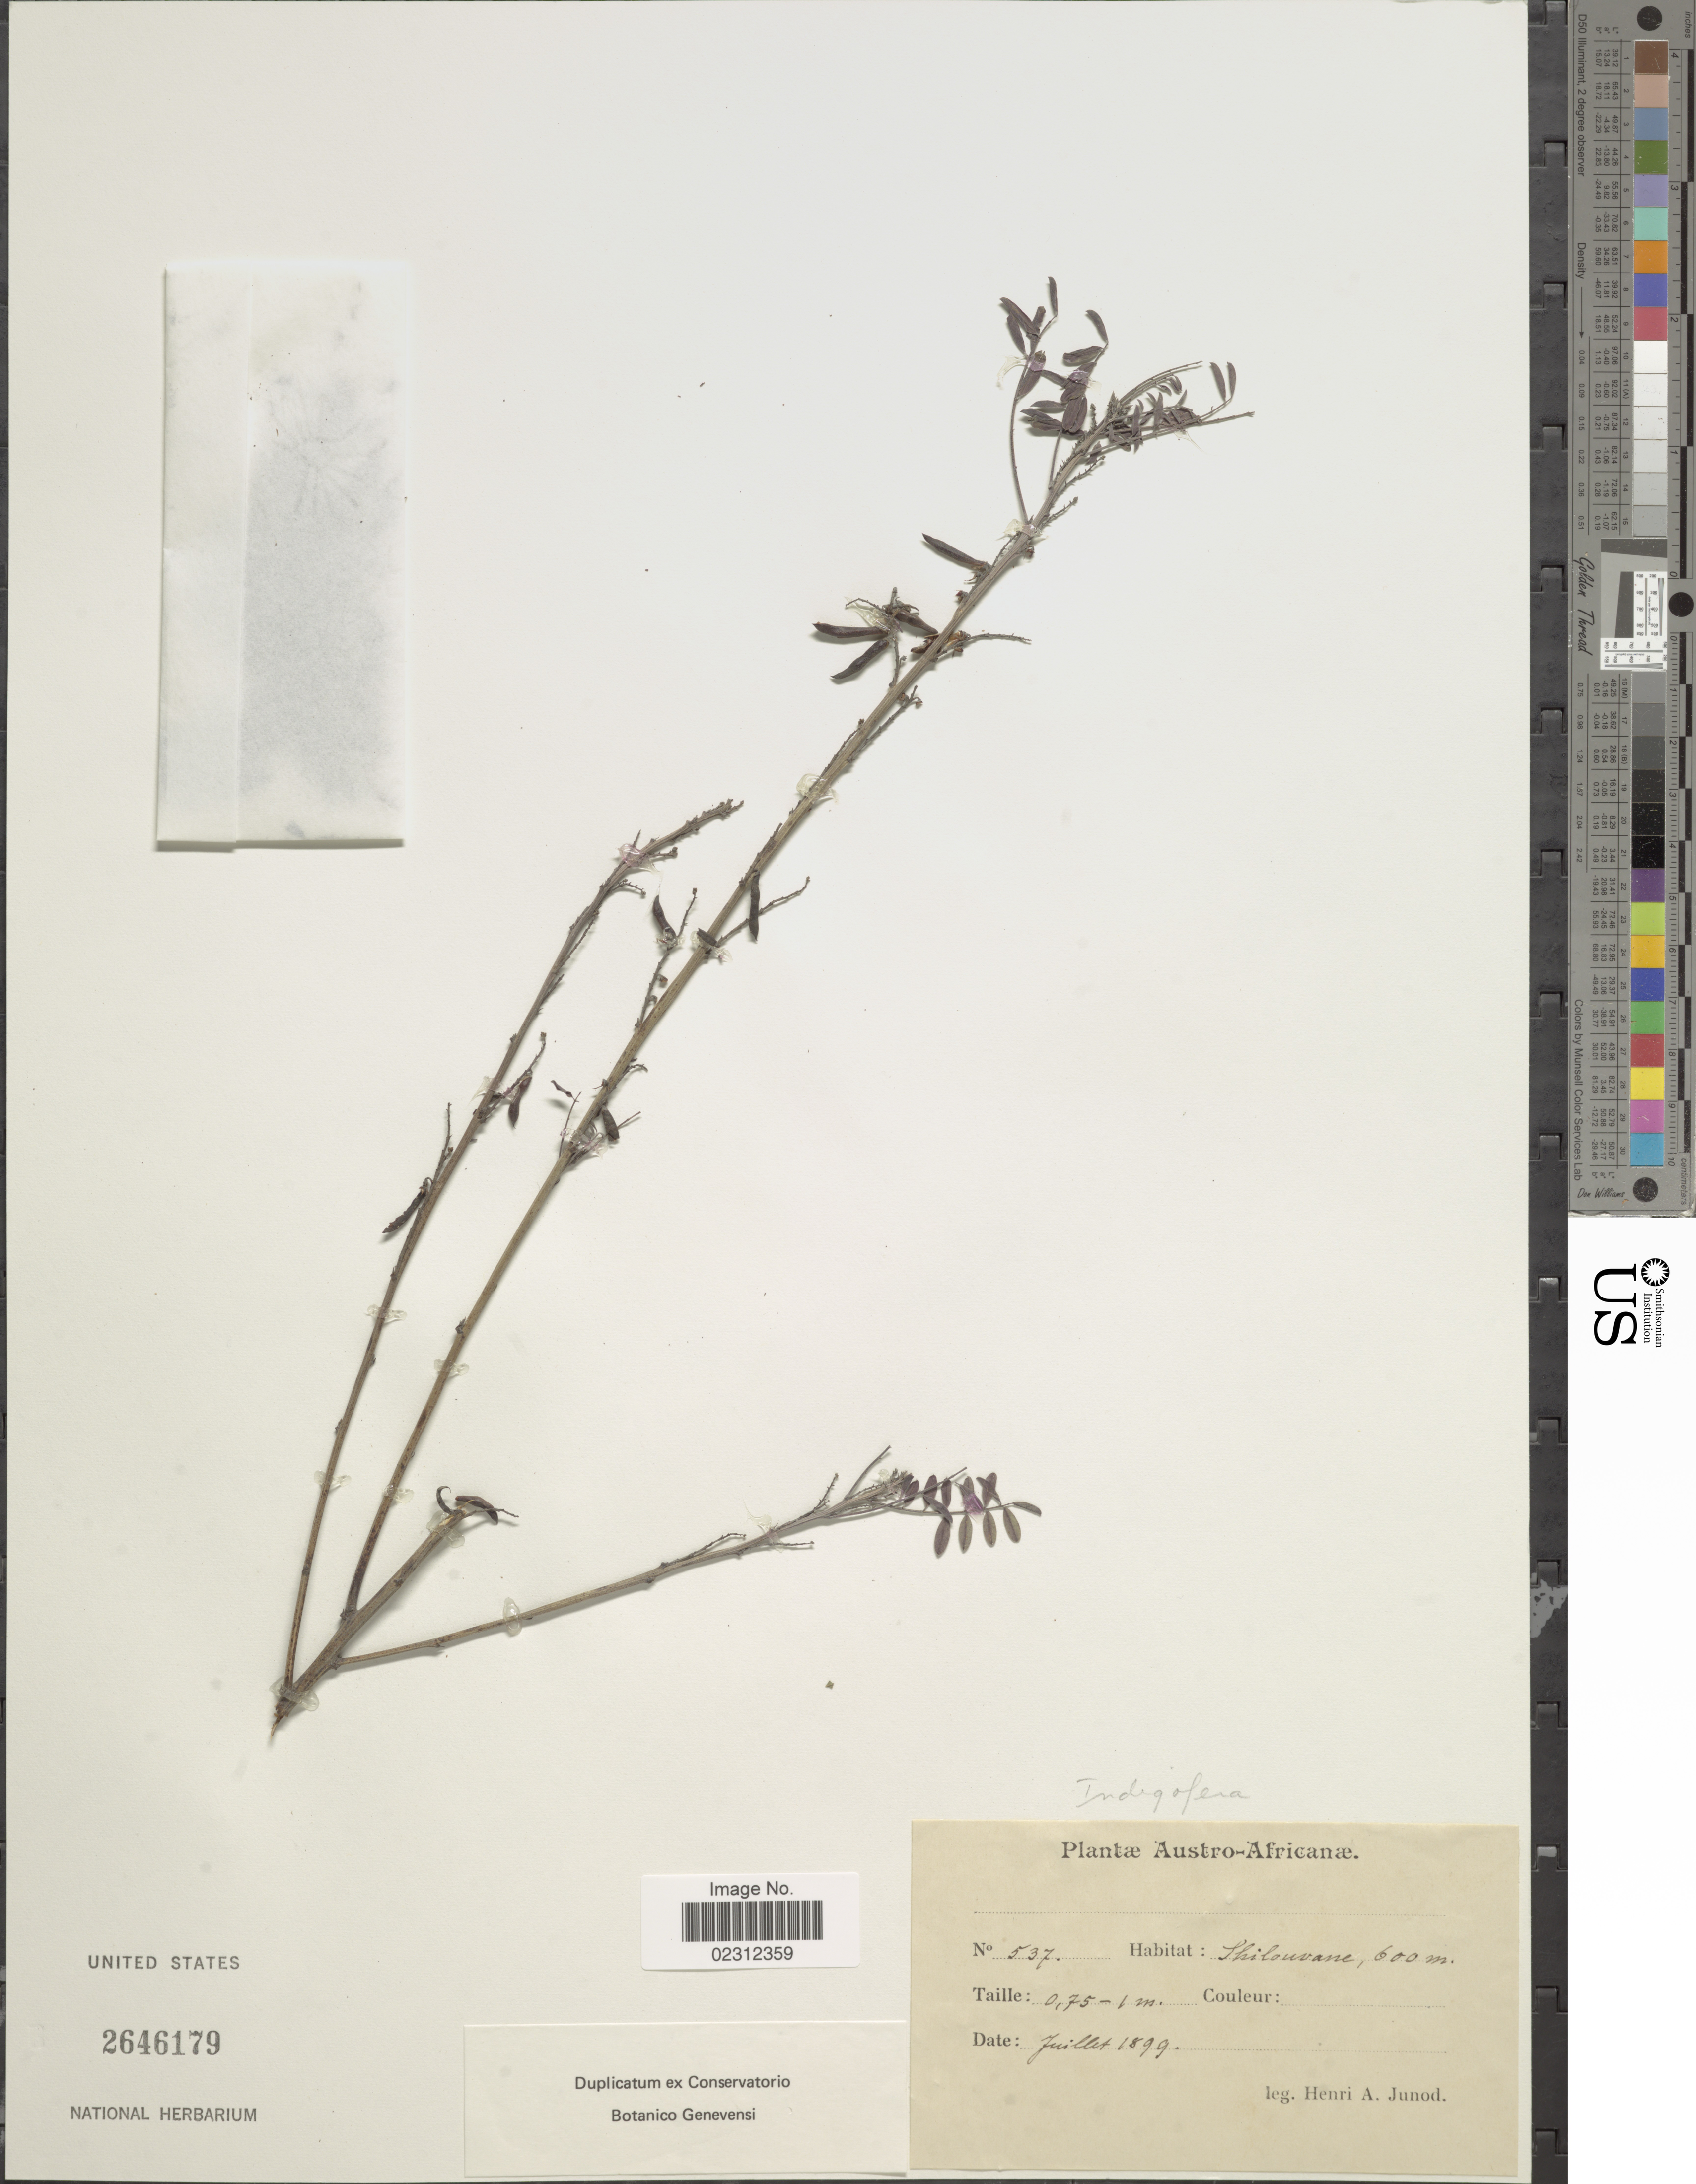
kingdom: Plantae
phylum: Tracheophyta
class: Magnoliopsida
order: Fabales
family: Fabaceae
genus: Indigofera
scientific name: Indigofera sp.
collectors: H. Junod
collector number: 537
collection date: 1899-07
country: South Africa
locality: Austro-Africanae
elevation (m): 600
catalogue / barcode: US 2646179